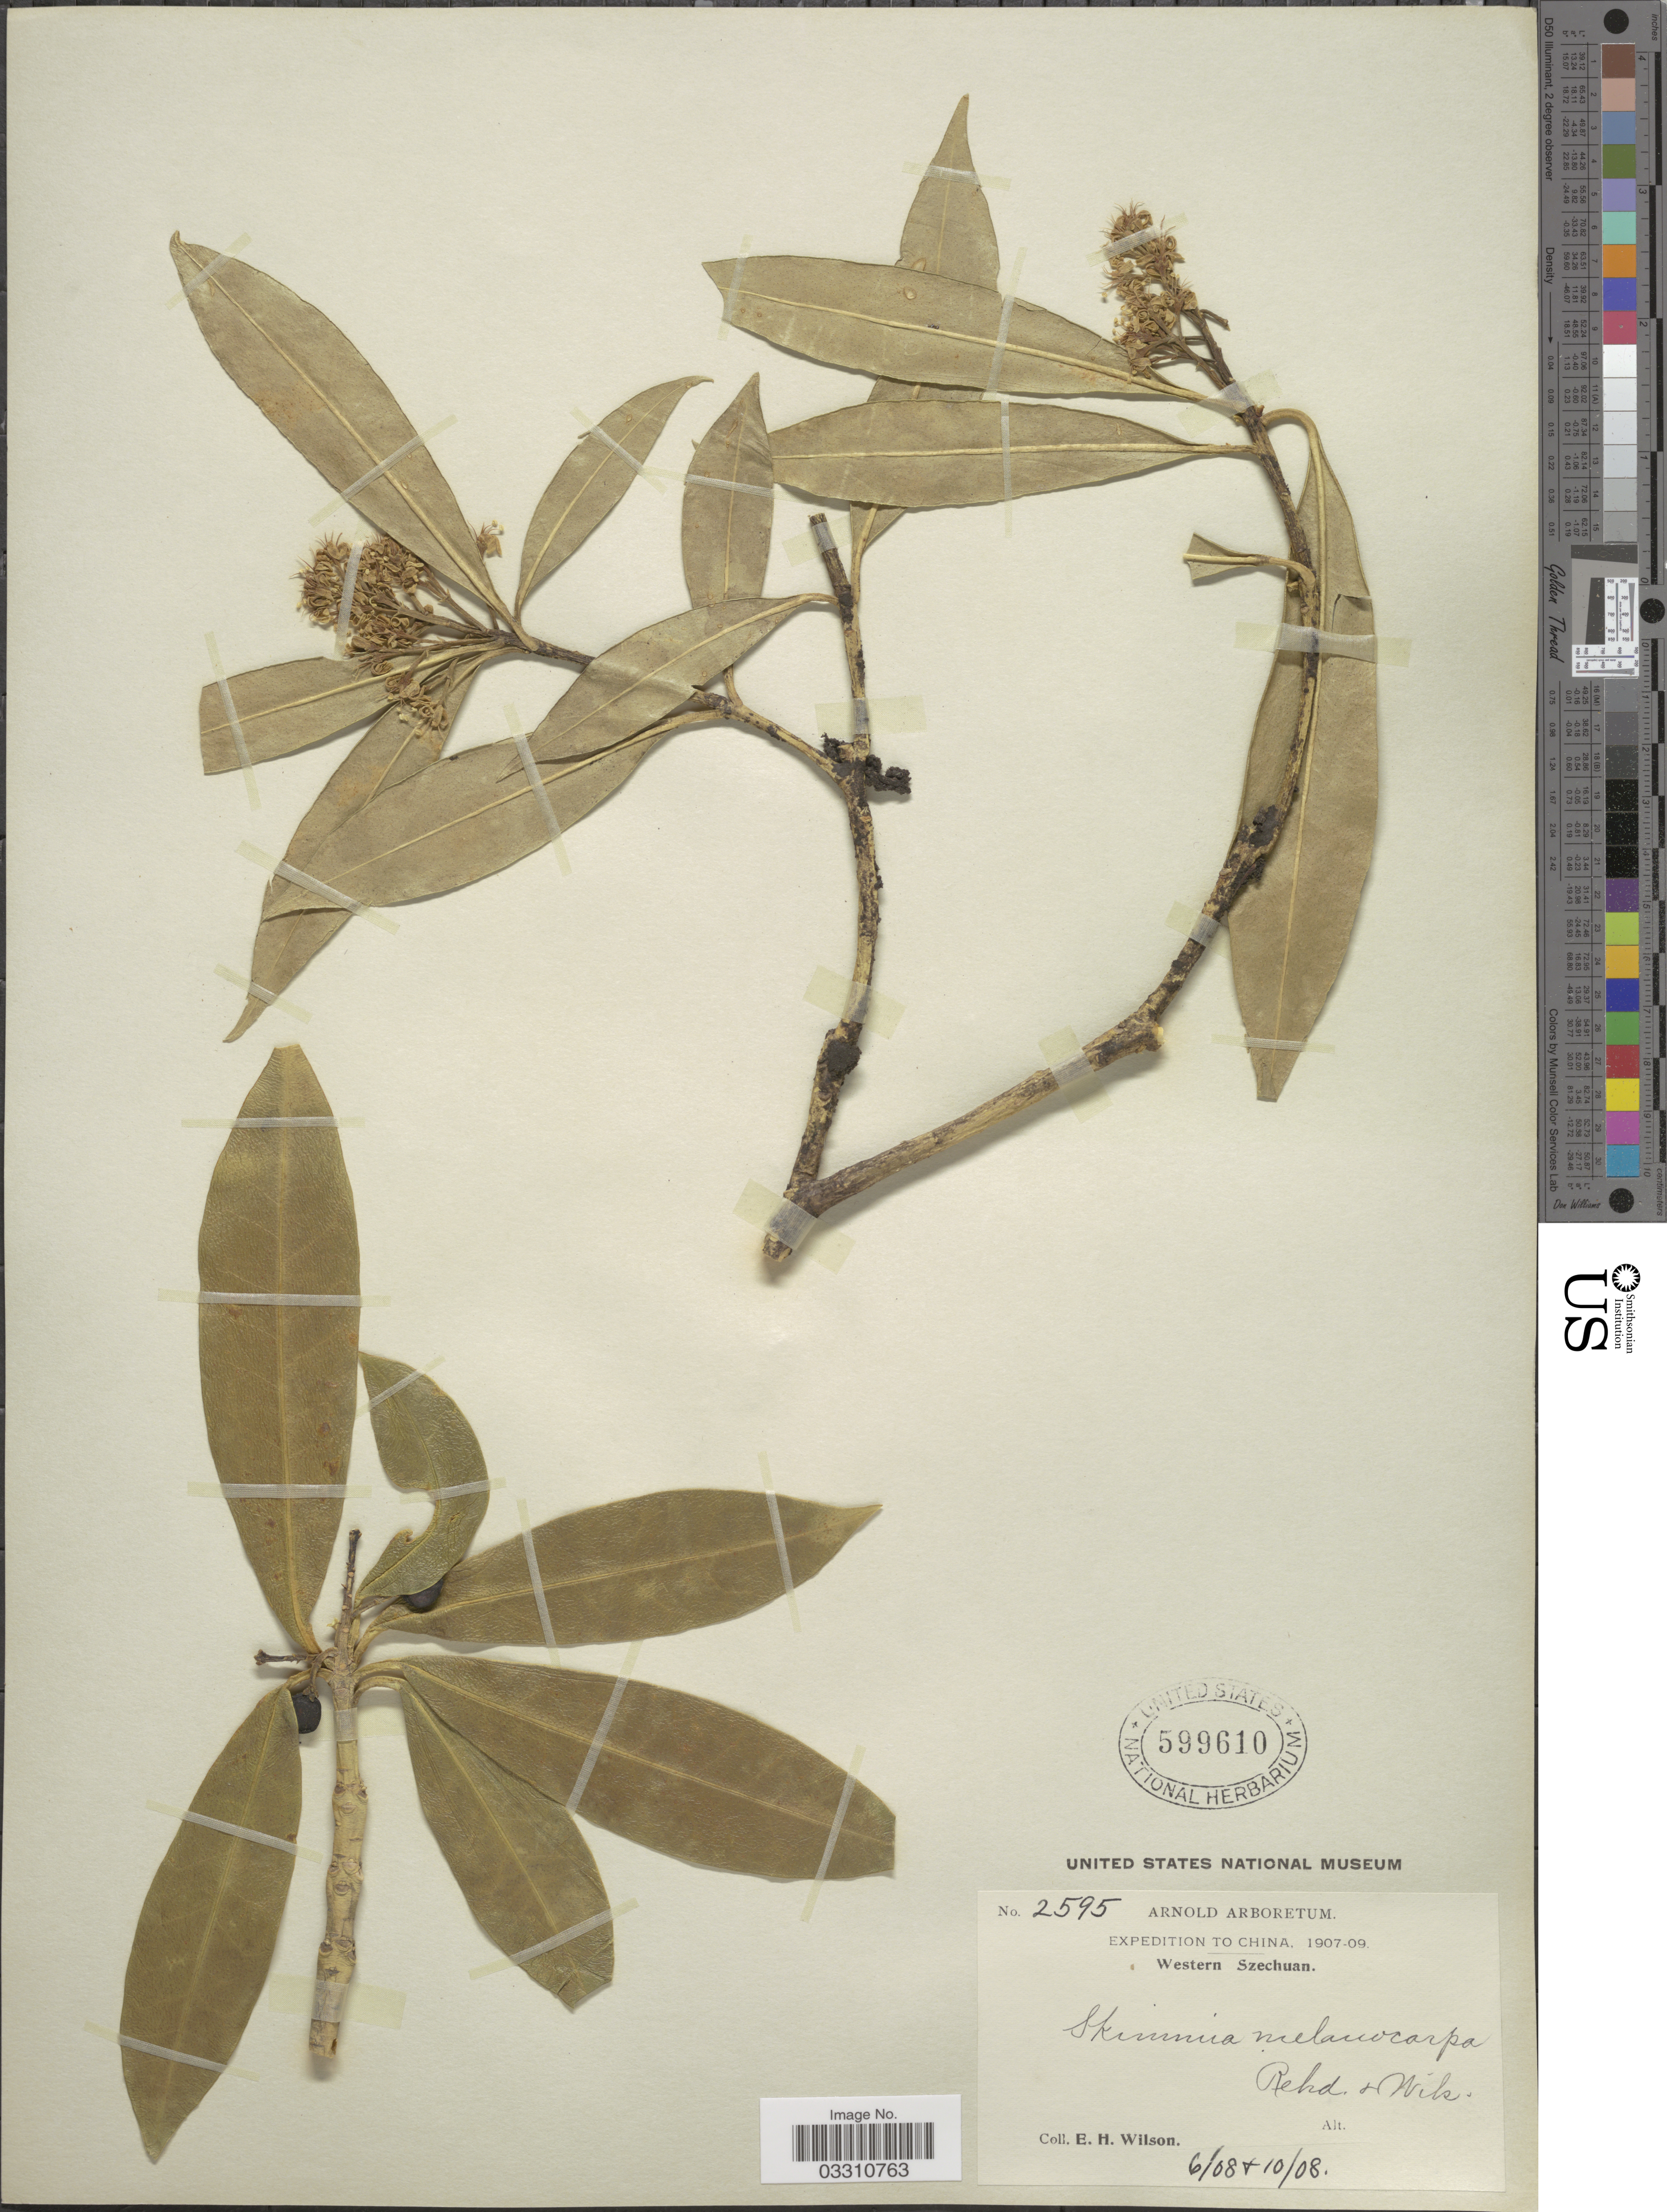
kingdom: Plantae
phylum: Tracheophyta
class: Magnoliopsida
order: Sapindales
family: Rutaceae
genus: Skimmia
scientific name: Skimmia melanocarpa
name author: Rehder & E.H. Wilson in Sarg.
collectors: E. Wilson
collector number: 2595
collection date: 1908-06/1908-10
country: China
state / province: Sichuan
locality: Western Szechuan.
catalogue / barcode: US 599610